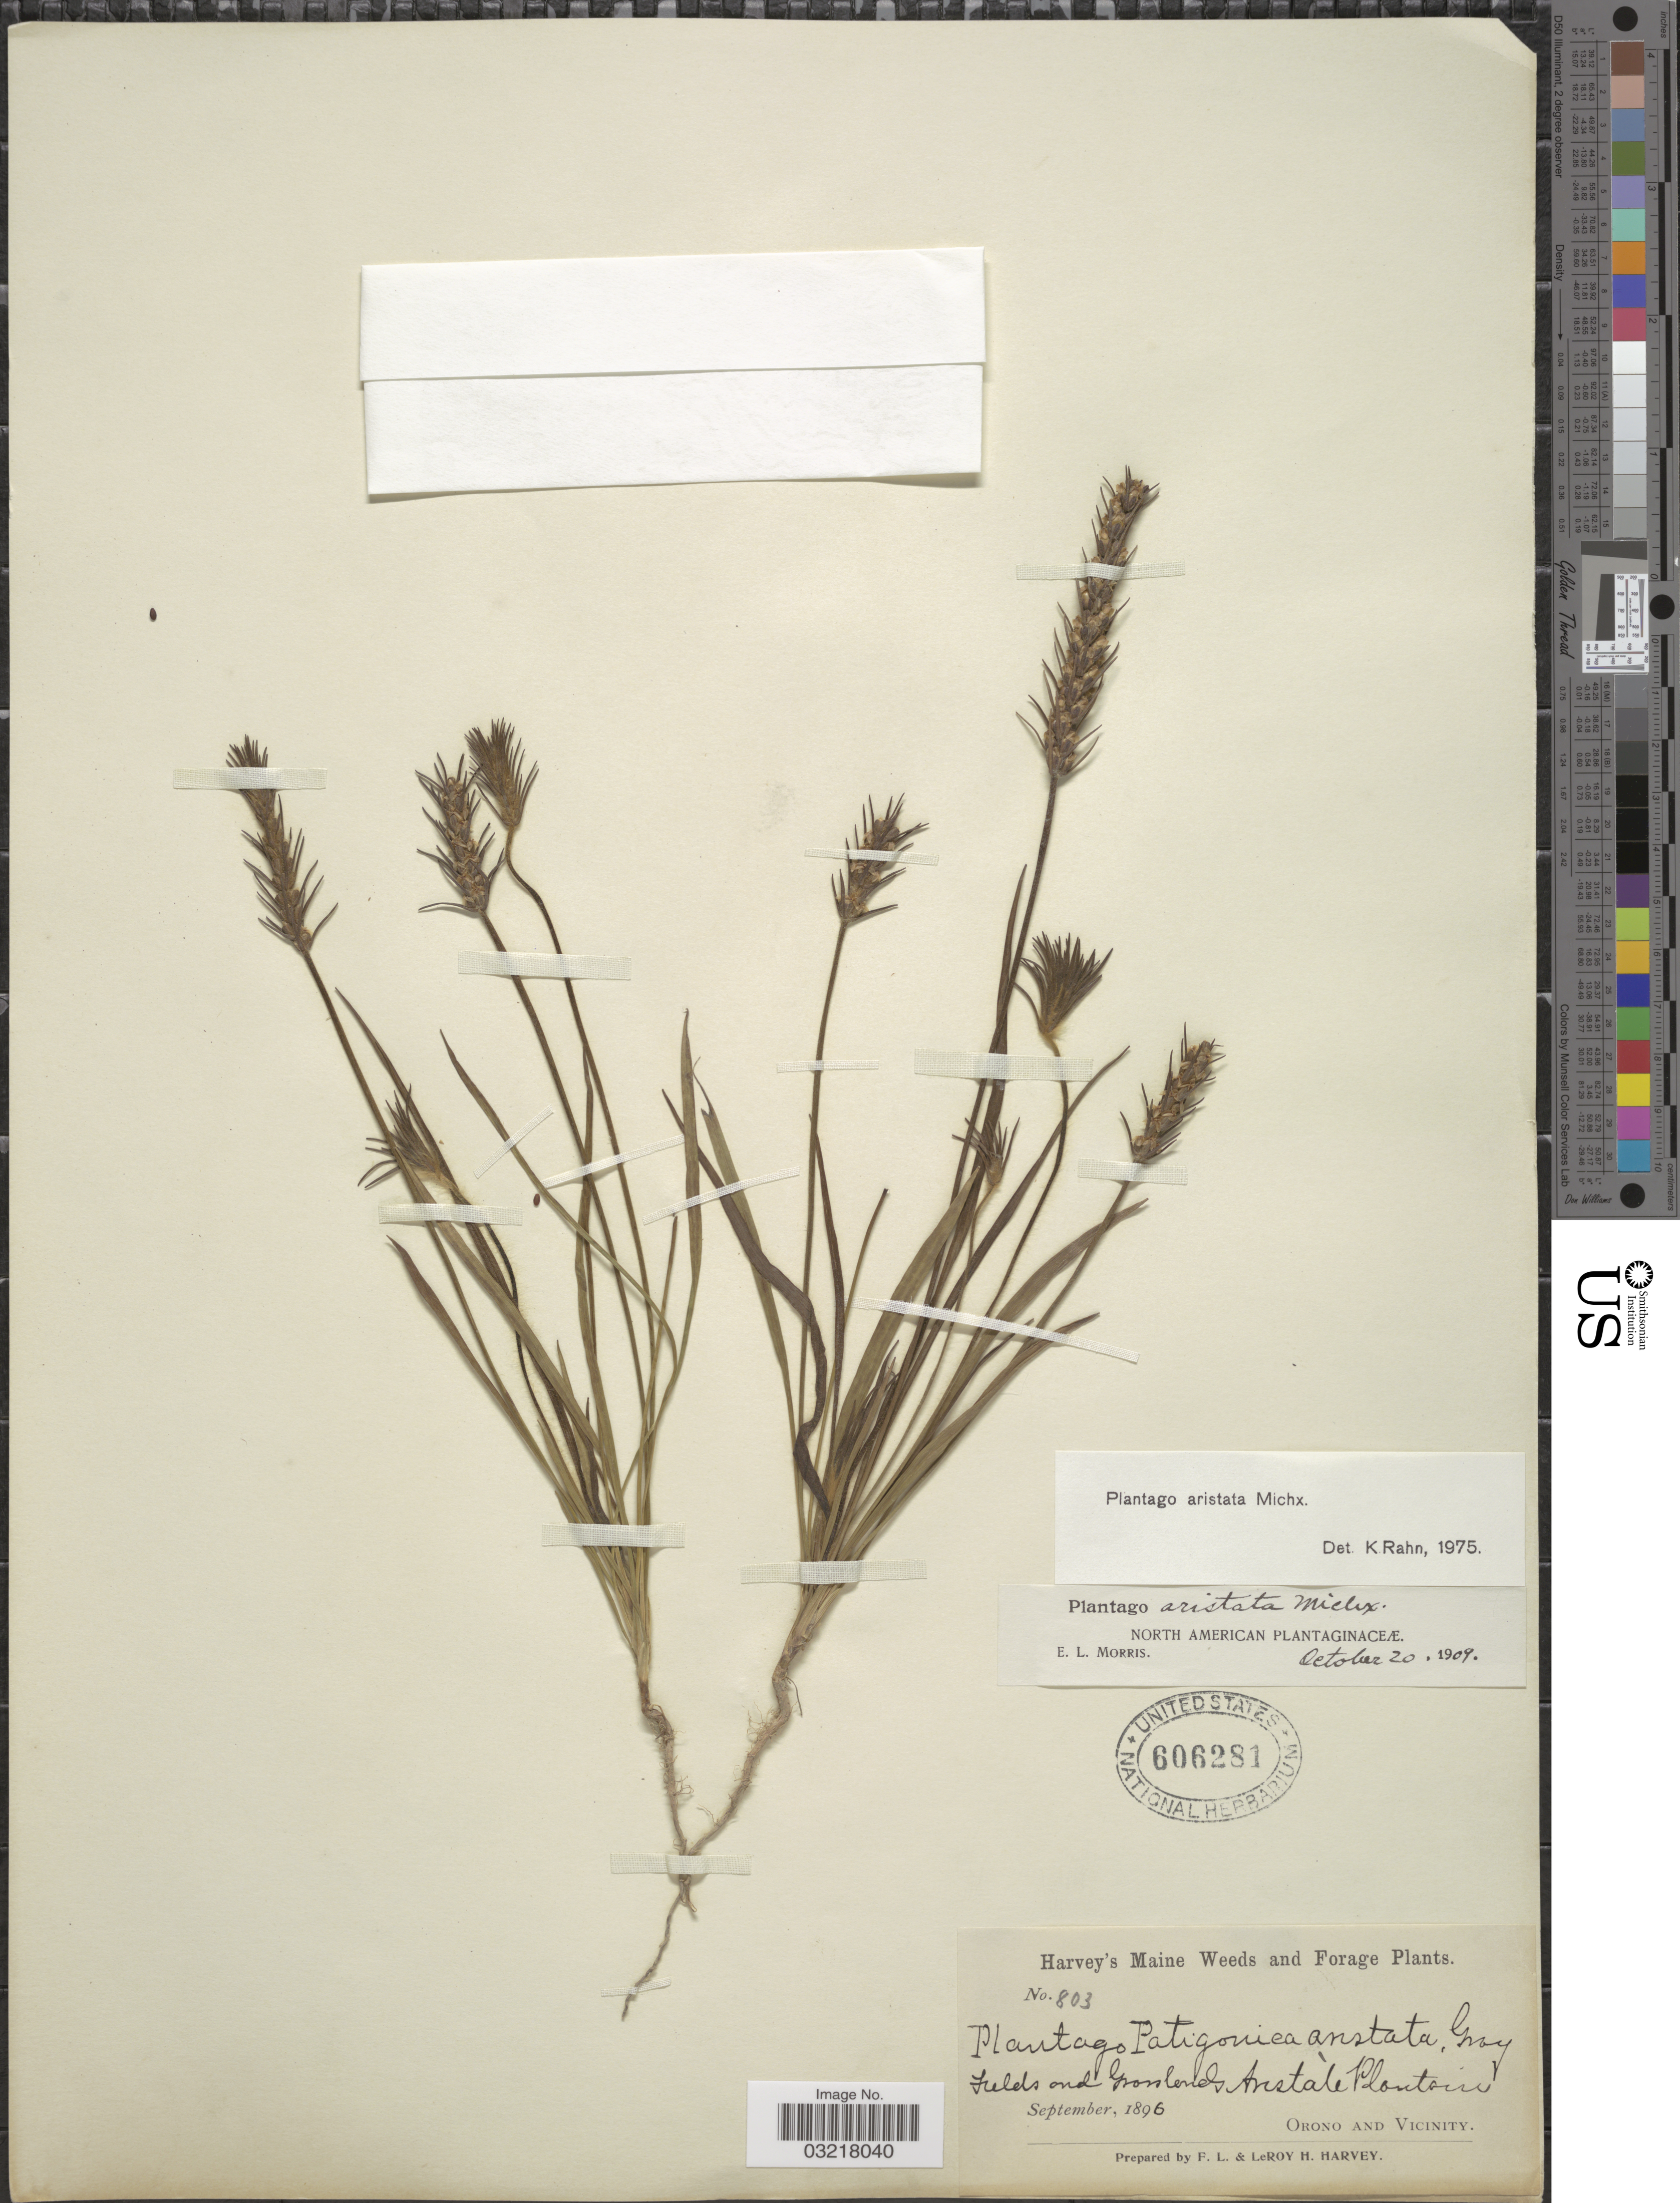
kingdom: Plantae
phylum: Tracheophyta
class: Magnoliopsida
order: Lamiales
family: Plantaginaceae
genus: Plantago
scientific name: Plantago aristata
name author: Michx.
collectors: -. Harvey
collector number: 803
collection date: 1896-09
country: United States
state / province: Maine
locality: Fields and Grasslands. Orono and Vicinity.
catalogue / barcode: US 606281